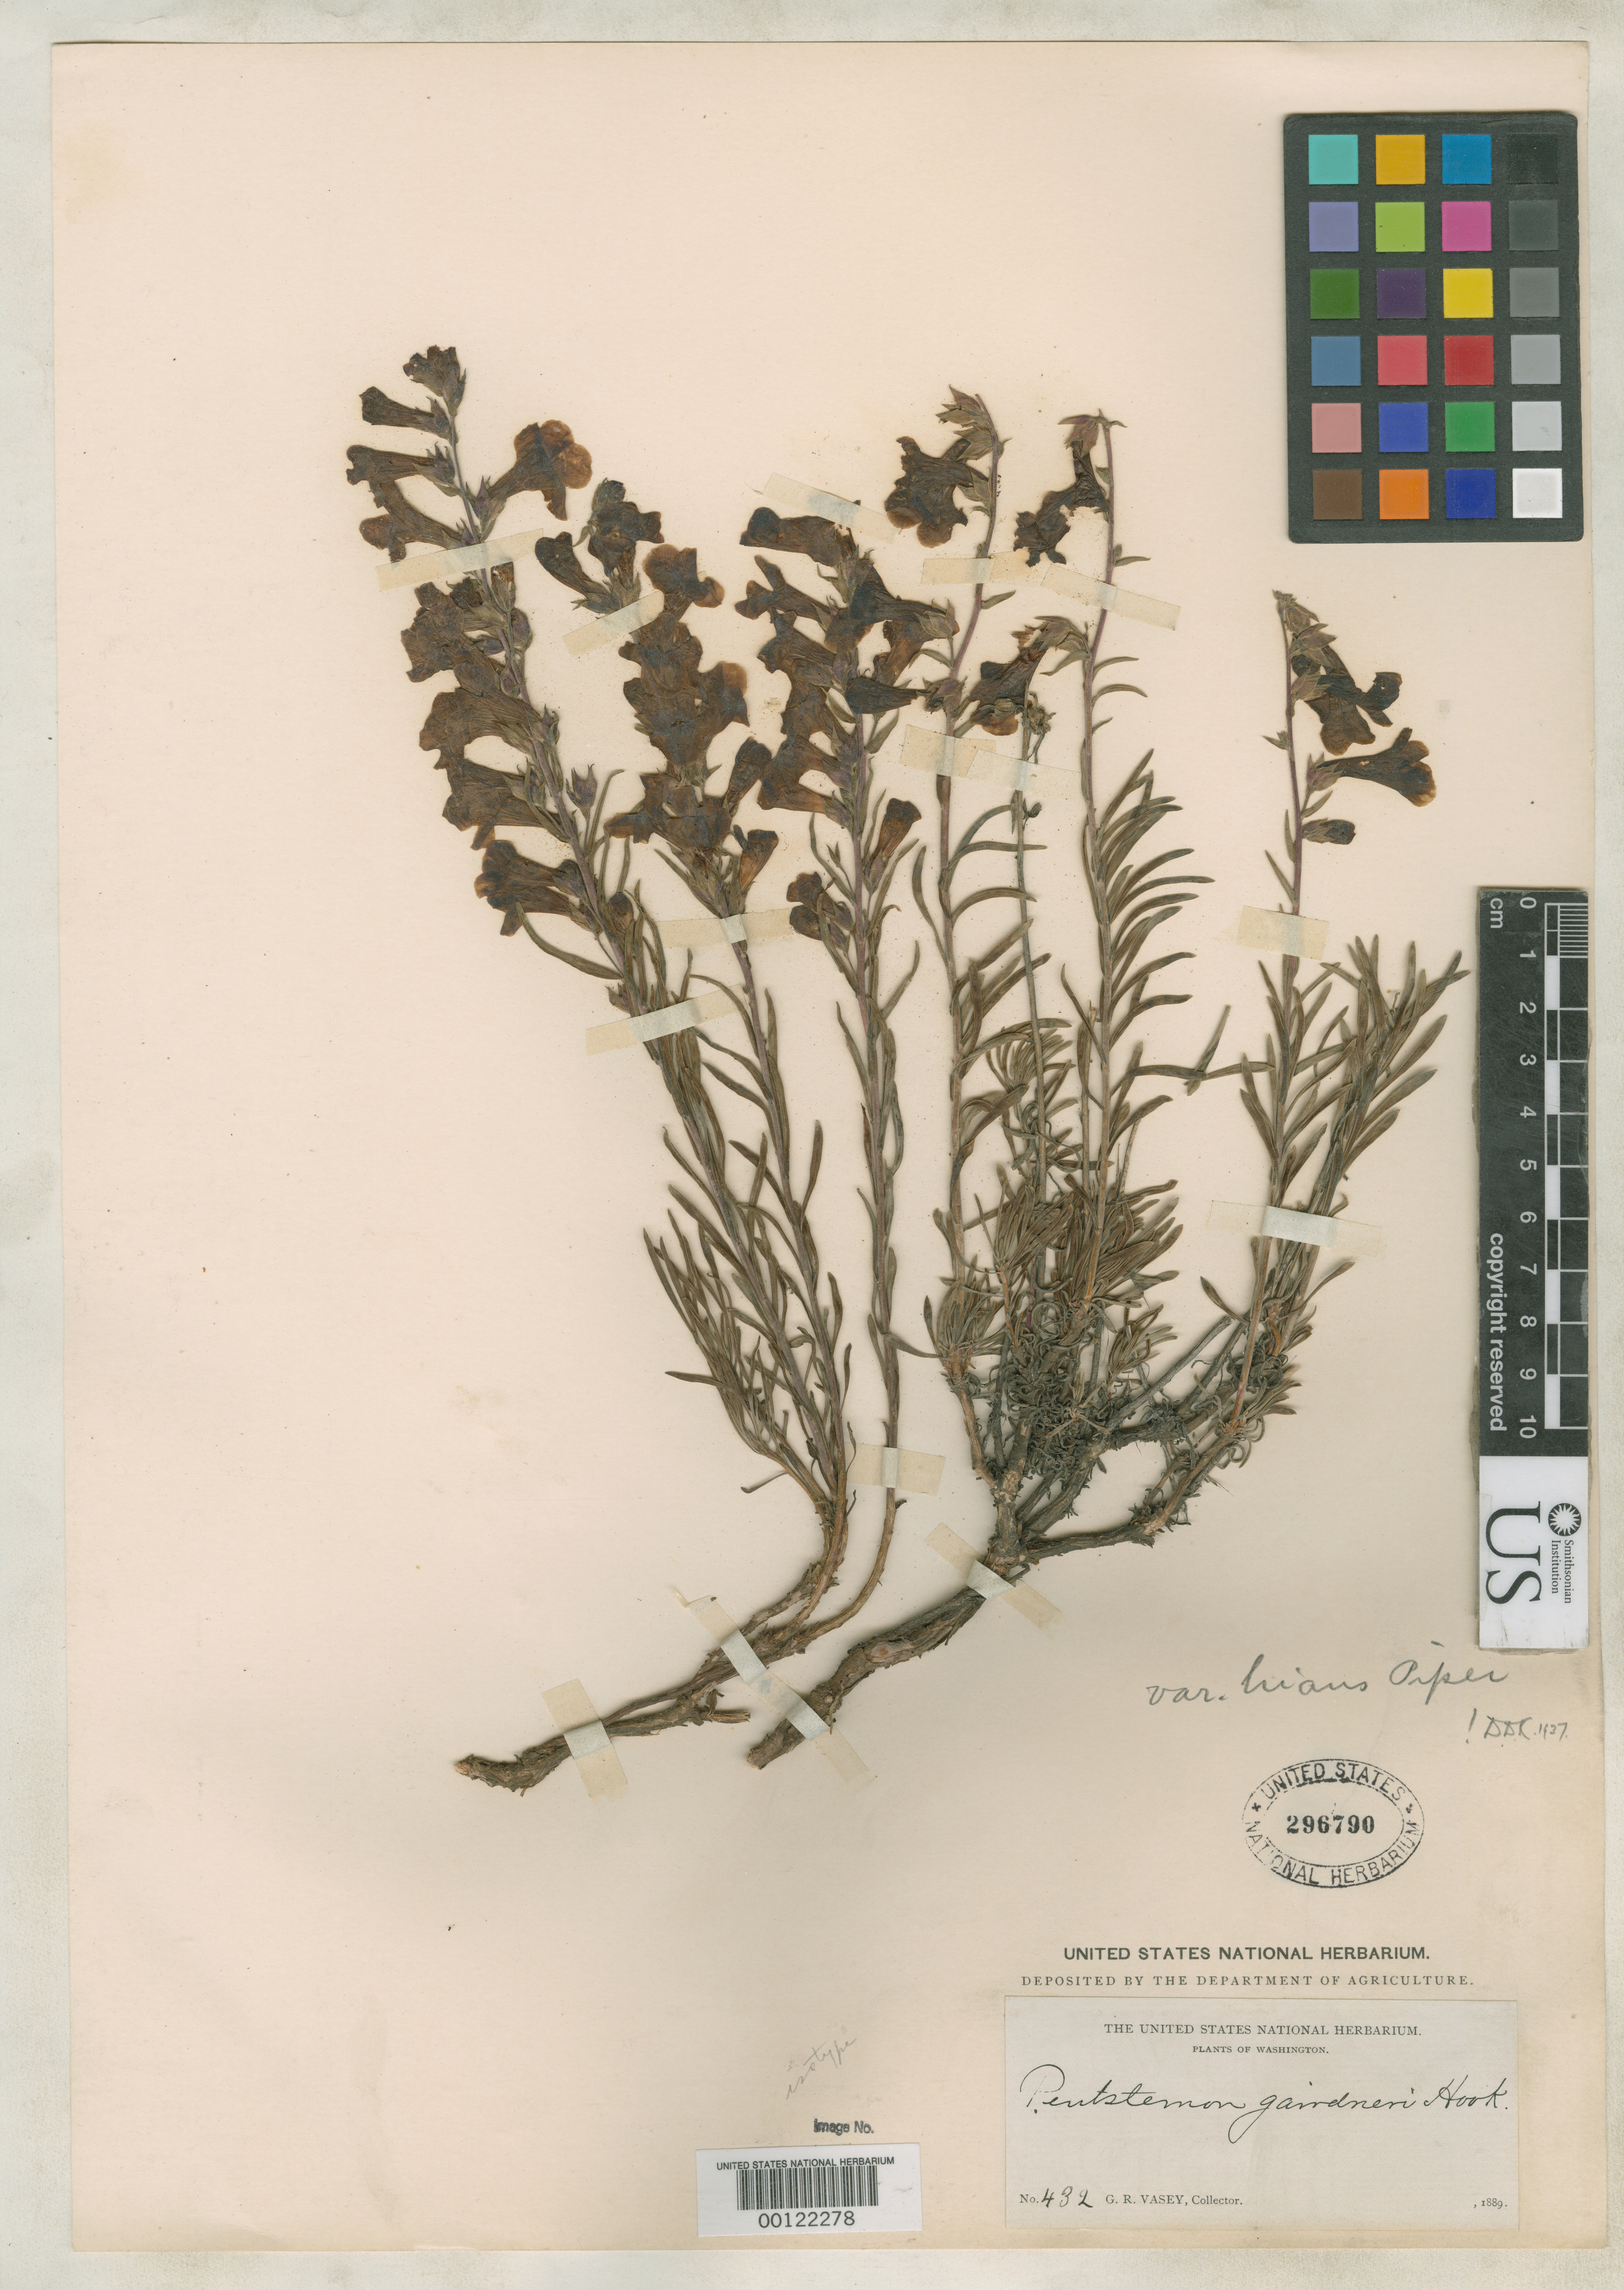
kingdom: Plantae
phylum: Tracheophyta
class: Magnoliopsida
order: Lamiales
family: Plantaginaceae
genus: Penstemon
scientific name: Penstemon gairdneri var. hians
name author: Piper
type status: Isotype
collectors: G. R. Vasey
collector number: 432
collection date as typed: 1889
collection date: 1889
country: United States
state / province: Washington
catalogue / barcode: US 296790